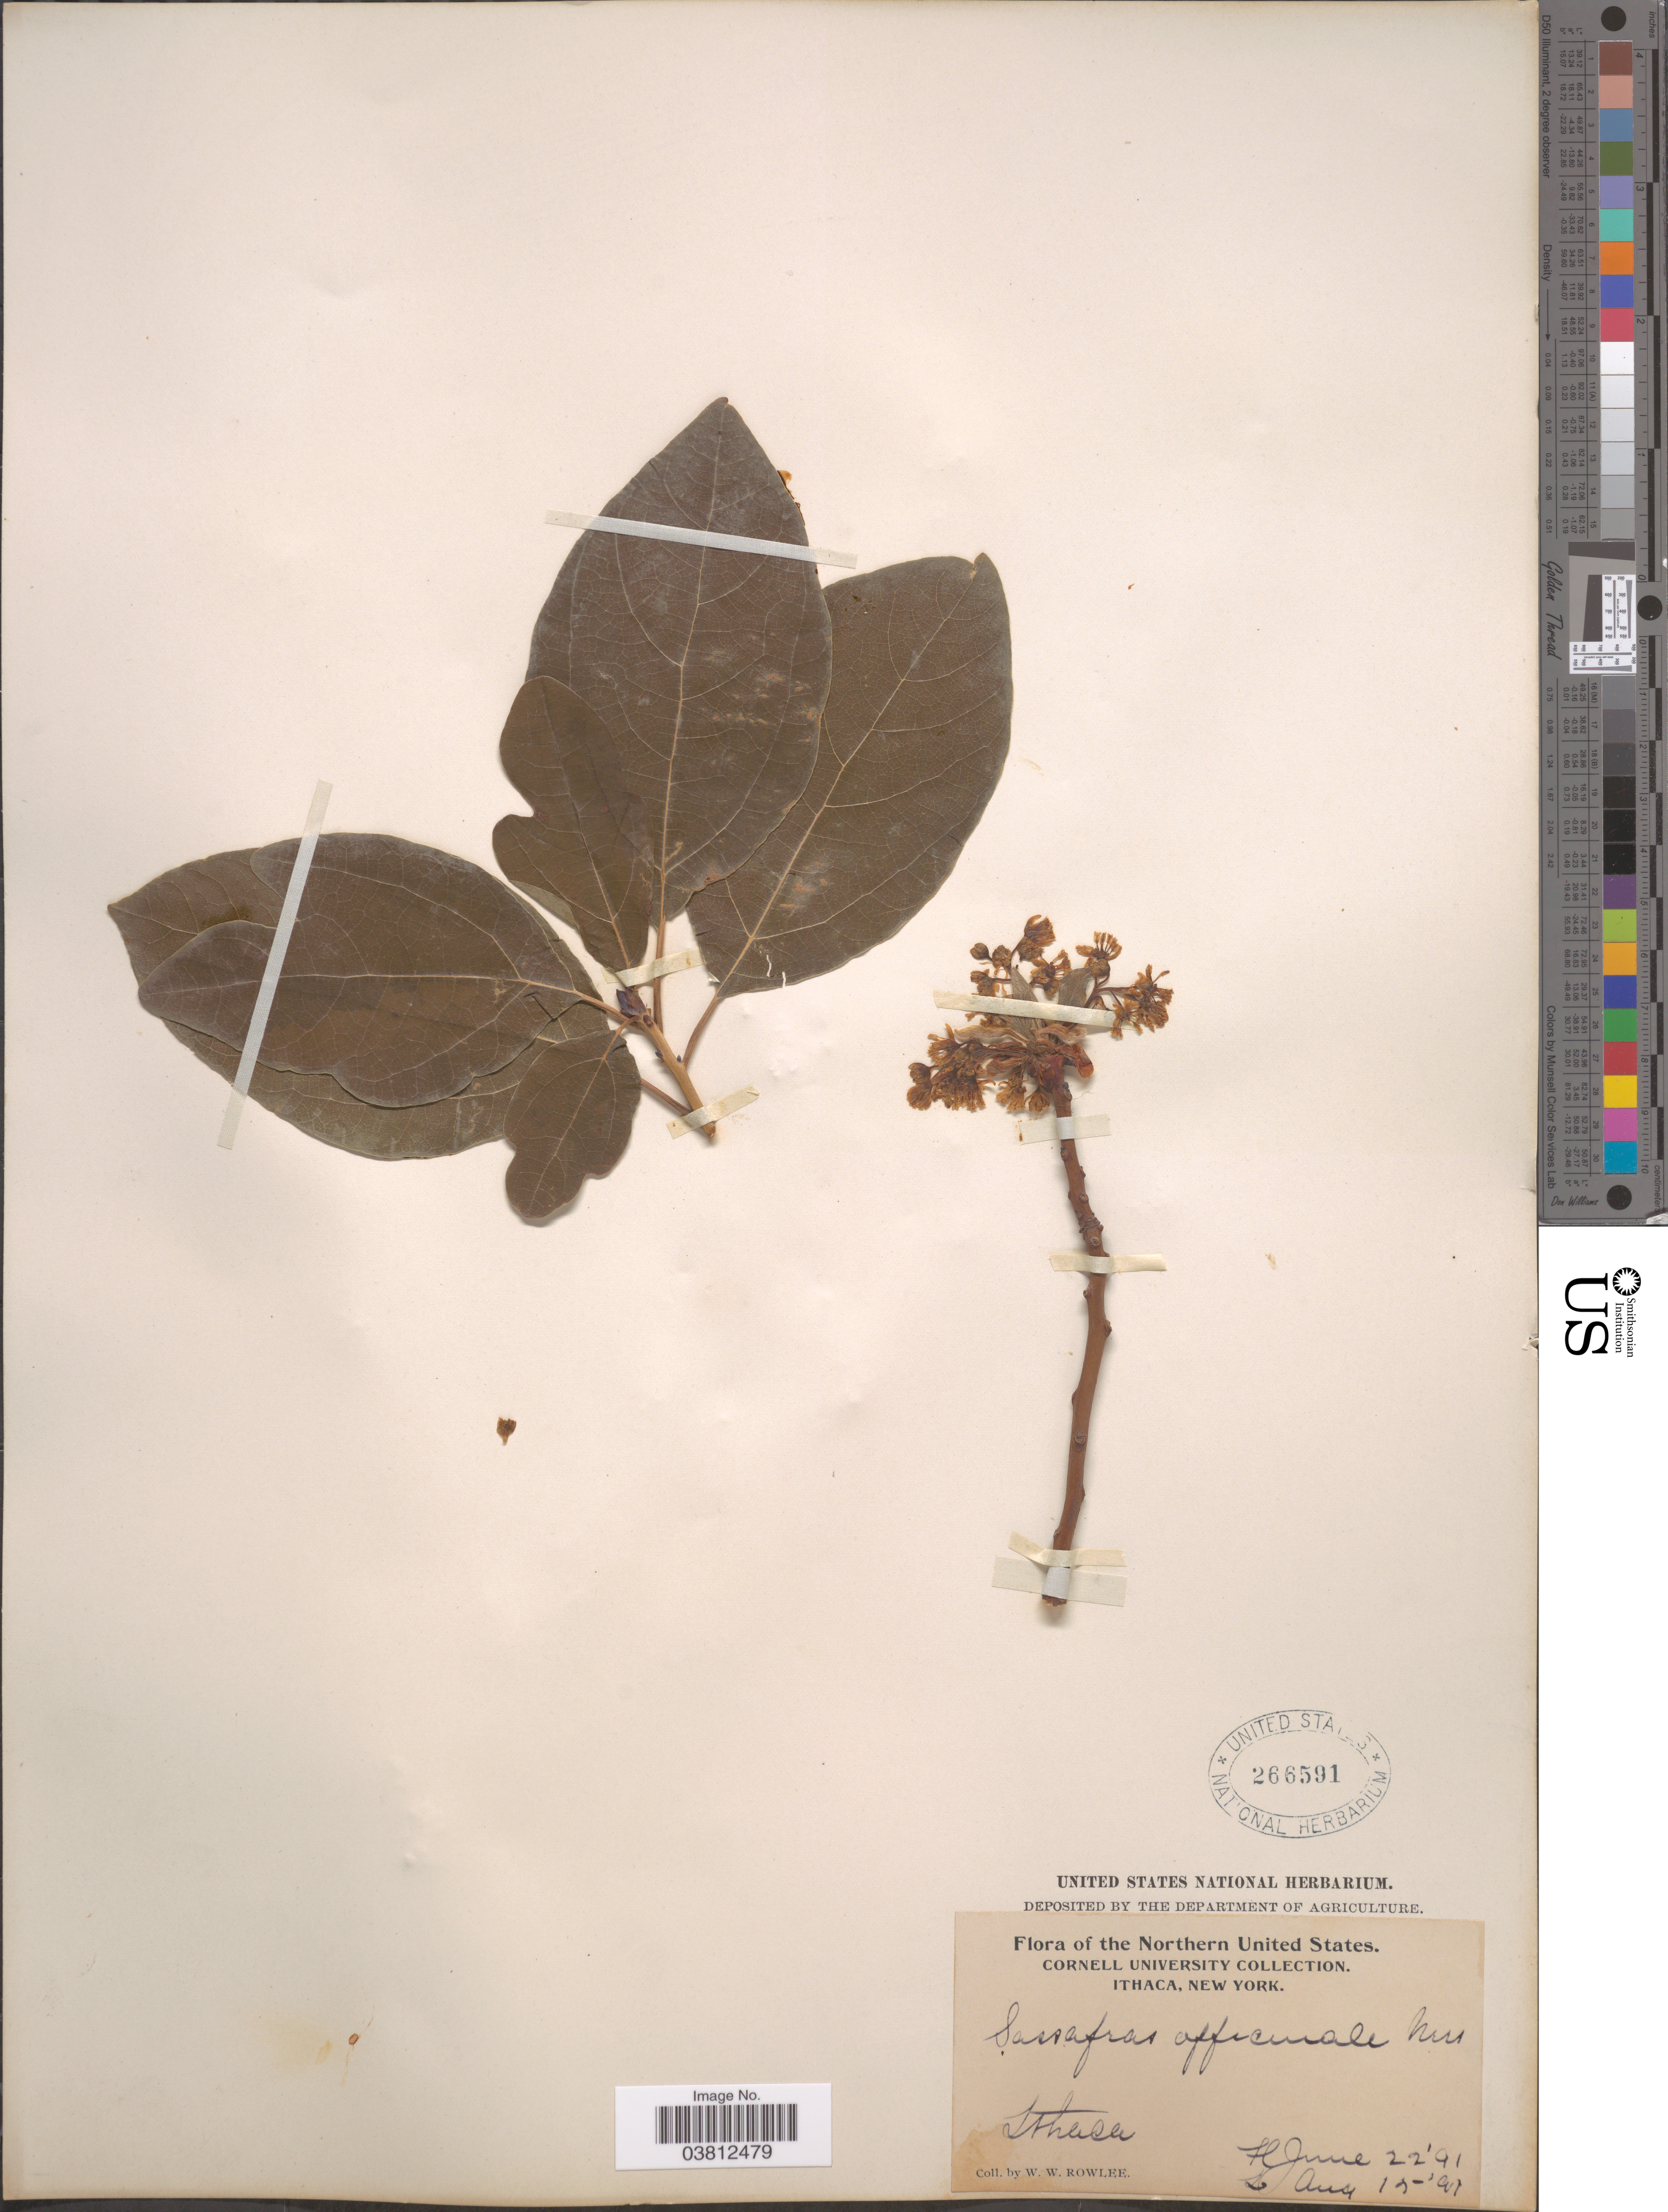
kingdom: Plantae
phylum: Tracheophyta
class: Magnoliopsida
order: Laurales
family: Lauraceae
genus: Sassafras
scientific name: Sassafras albidum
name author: (Nutt.) Nees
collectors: W. W. Rowlee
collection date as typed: Transcribed d/m/y: 22/6/91 to 15/8/91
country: United States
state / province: New York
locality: The Northern United States. Ithaca.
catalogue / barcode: US 266591